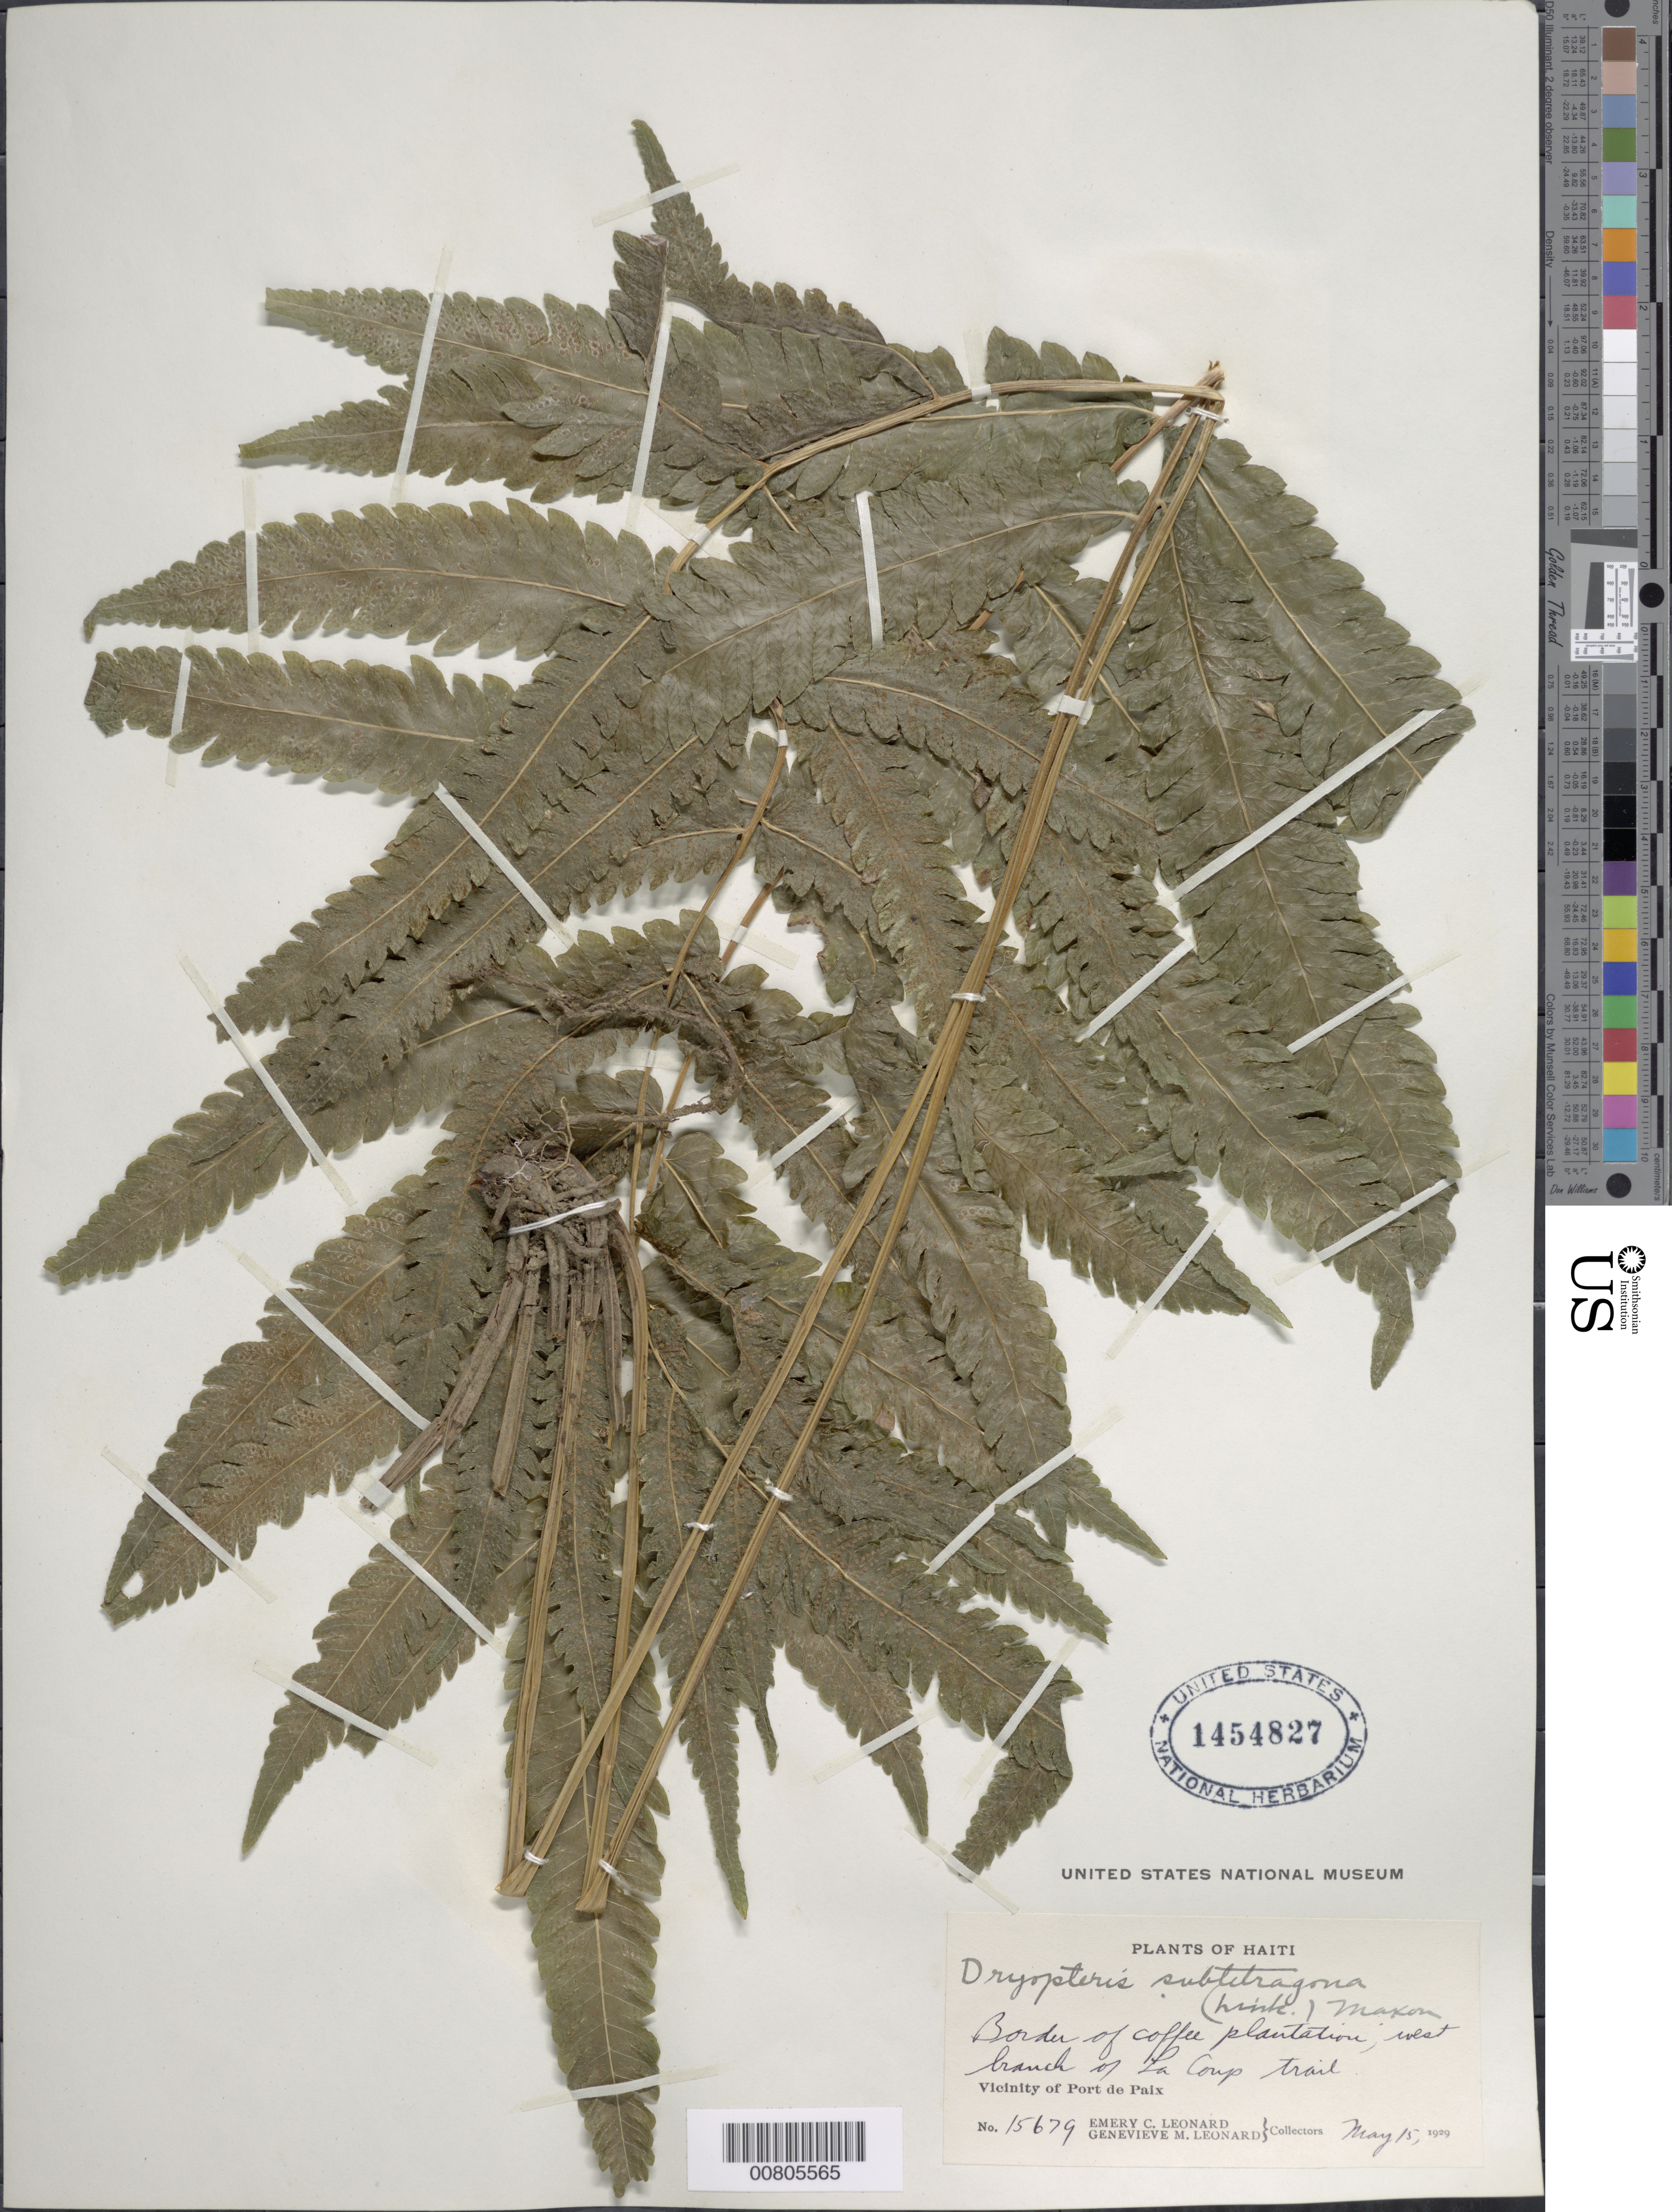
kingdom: Plantae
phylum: Tracheophyta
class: Polypodiopsida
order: Polypodiales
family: Thelypteridaceae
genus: Goniopteris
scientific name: Goniopteris subtetragona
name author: (Link) Vareschi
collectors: E. C. Leonard & G. M. Leonard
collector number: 15679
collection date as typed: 15 May 1929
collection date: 1929-05-15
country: Haiti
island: Hispaniola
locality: Port de Paix, W branch of La Coup trail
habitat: Border of coffee plantation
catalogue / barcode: US 1454827